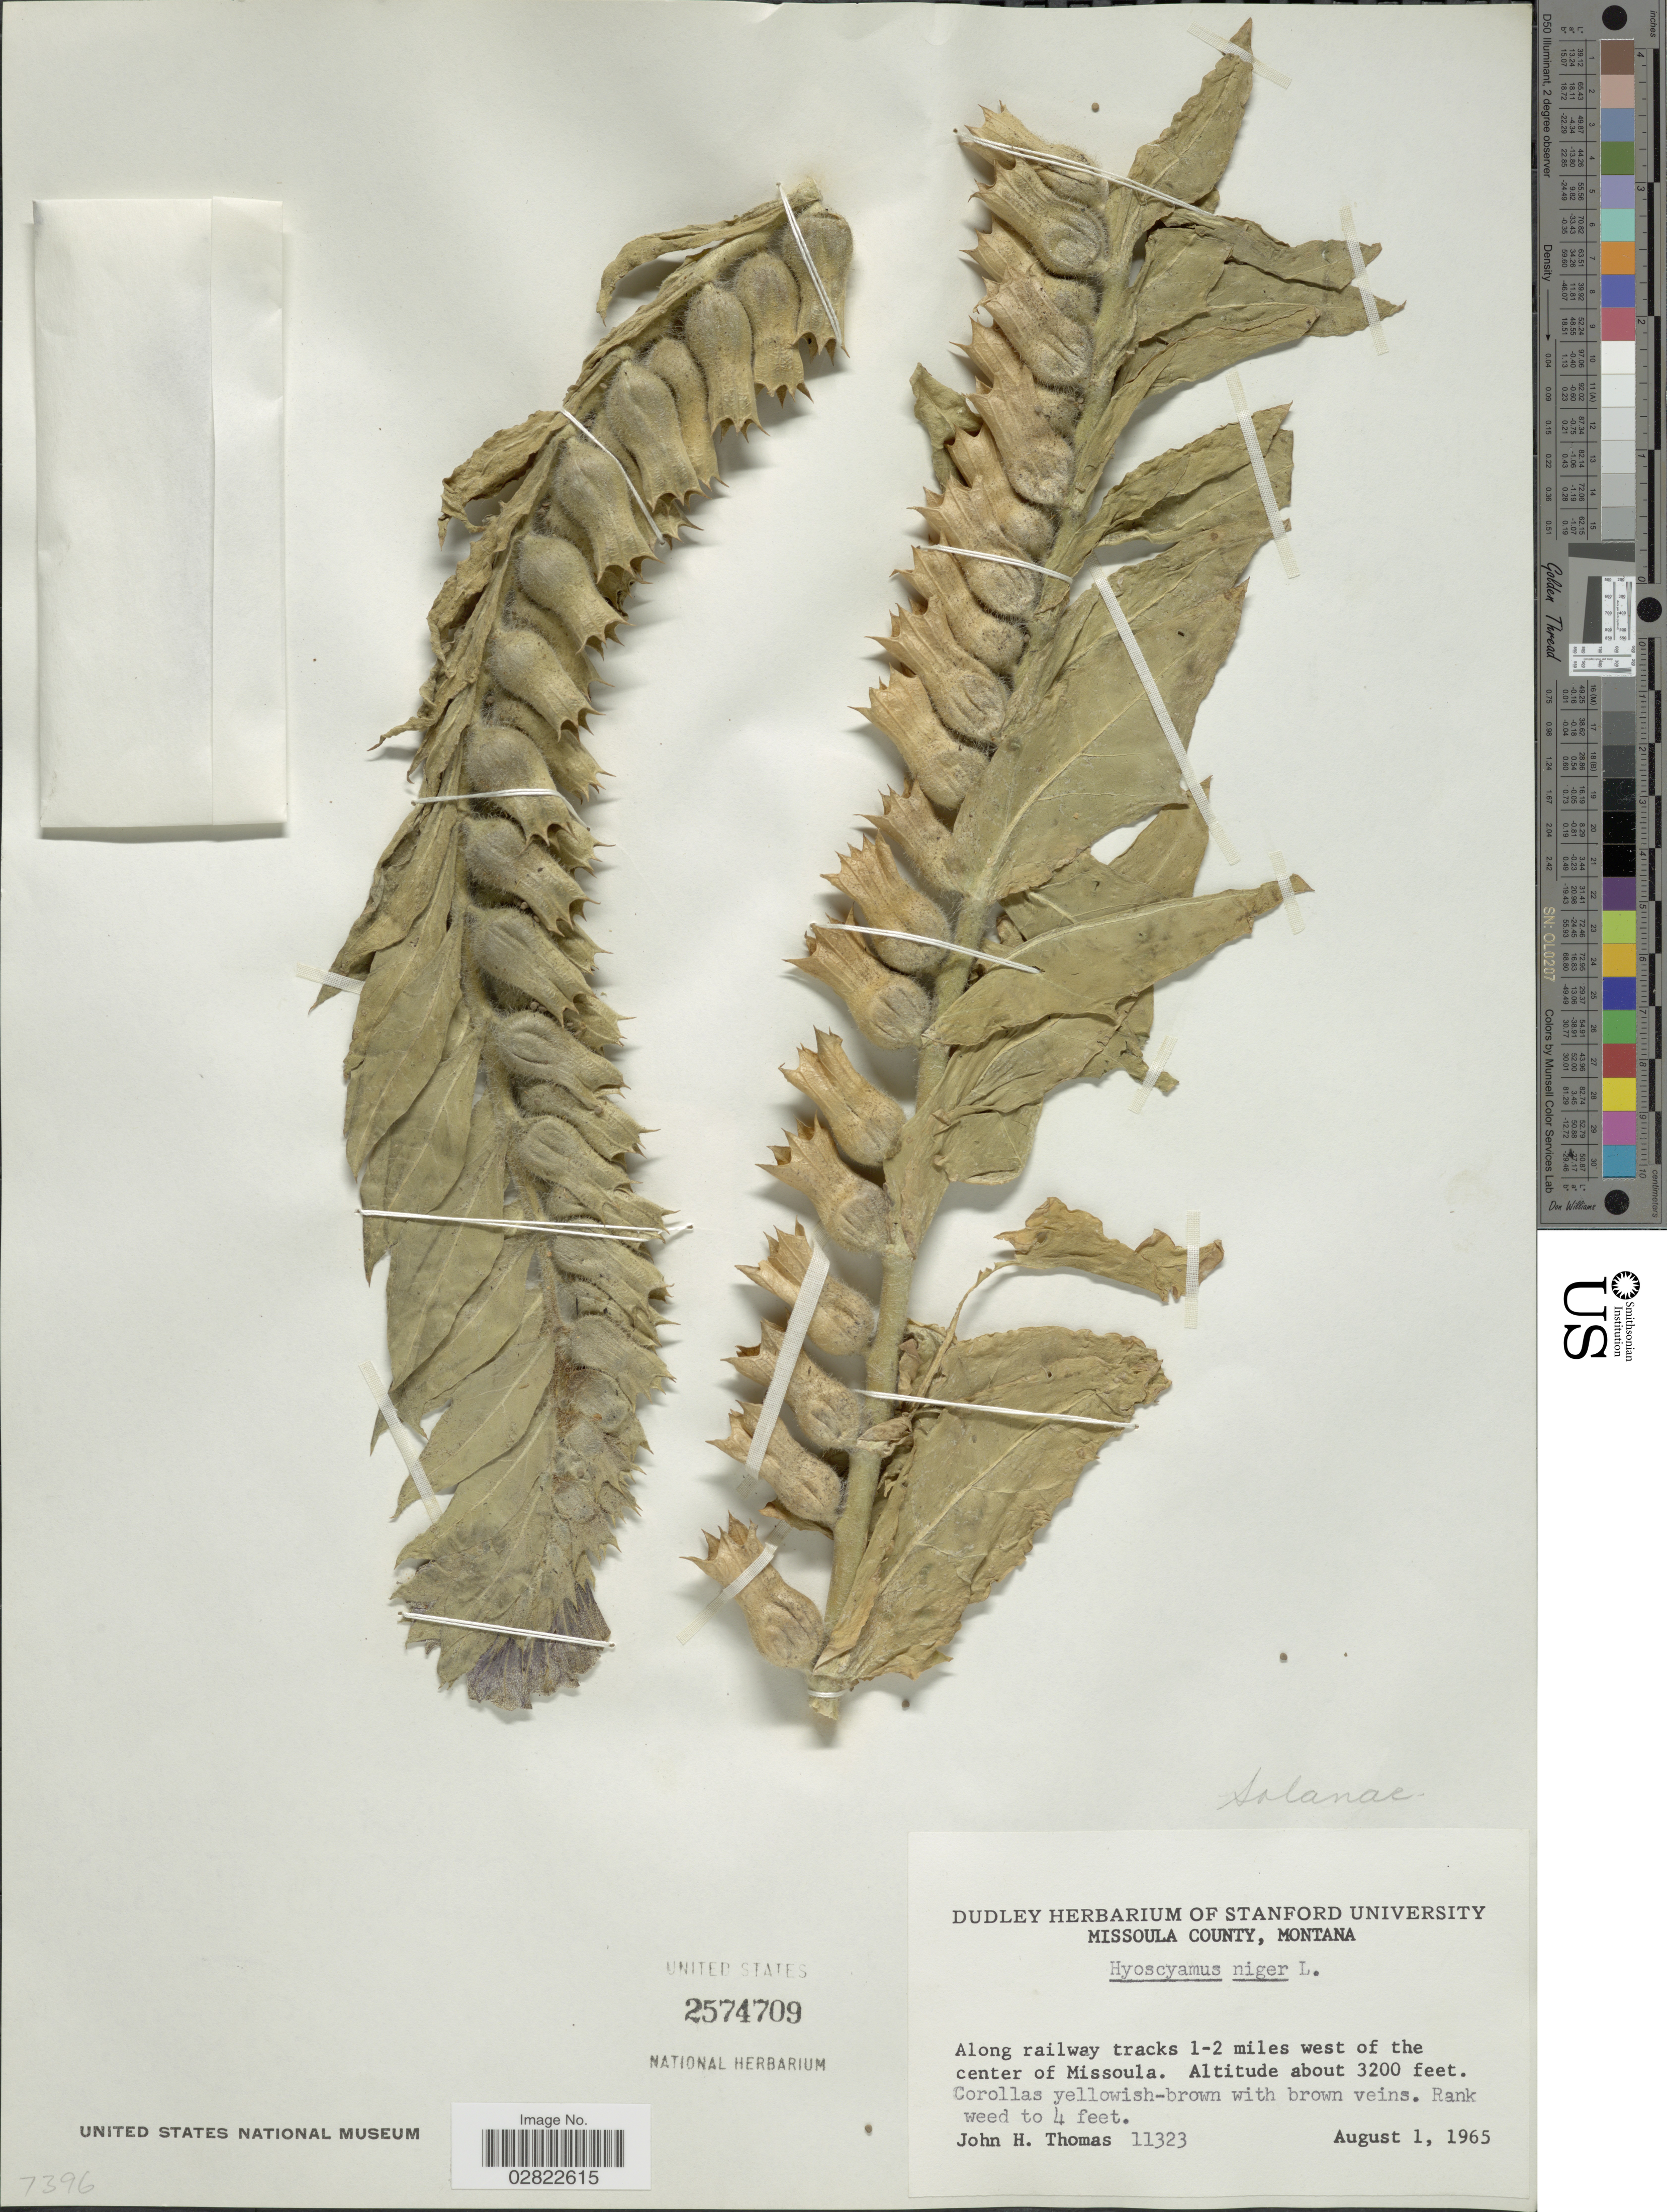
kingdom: Plantae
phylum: Tracheophyta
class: Magnoliopsida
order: Solanales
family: Solanaceae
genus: Hyoscyamus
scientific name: Hyoscyamus niger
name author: L.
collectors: J. H. Thomas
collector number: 11323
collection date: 1965-08-01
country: United States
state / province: Montana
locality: Missoula County, Along railway tracks 1-2 miles west of the center of Missoula.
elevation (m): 975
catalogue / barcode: US 2574709